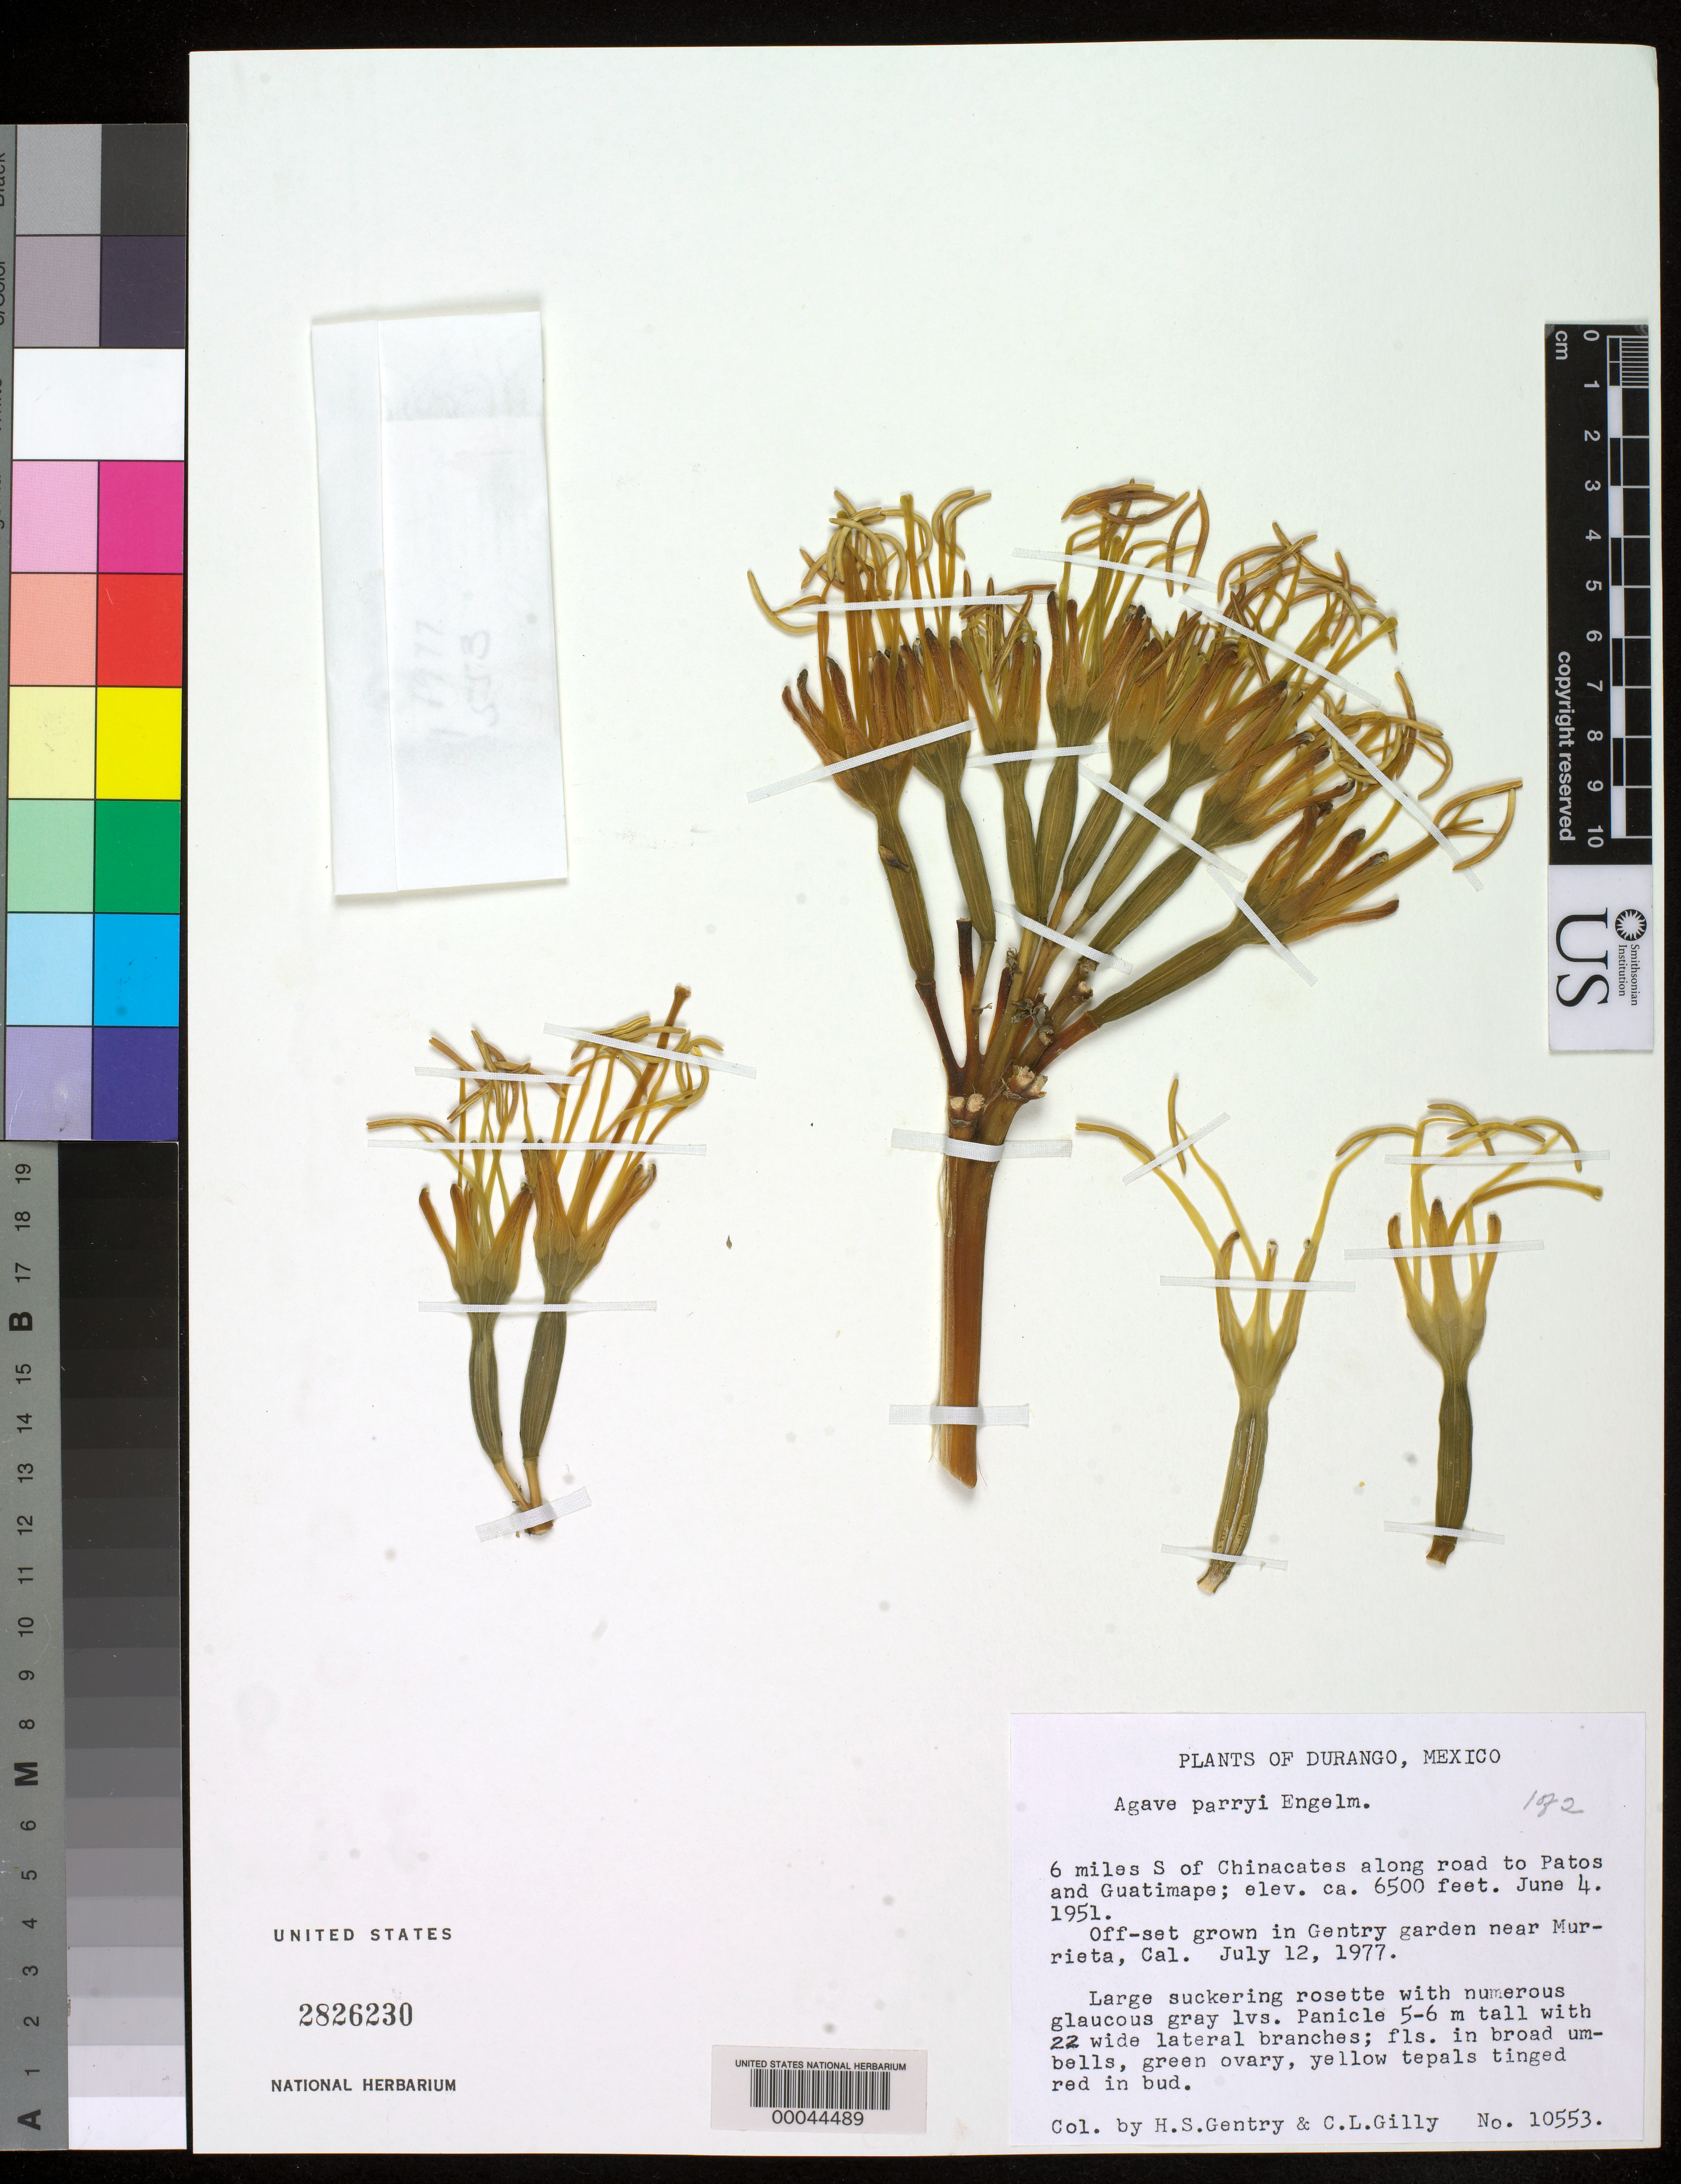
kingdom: Plantae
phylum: Tracheophyta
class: Liliopsida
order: Asparagales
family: Asparagaceae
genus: Agave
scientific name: Agave parryi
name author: Engelm.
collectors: H. S. Gentry & C. Gilly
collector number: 10553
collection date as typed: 12 Jun 1977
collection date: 1977-06-12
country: Mexico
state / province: Durango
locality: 6 mi S of Chinacates along road to Patos and Guatinape; near the railroad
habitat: Off set grown in gentry garden near murrieta, ca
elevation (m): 1981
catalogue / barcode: US 2826230